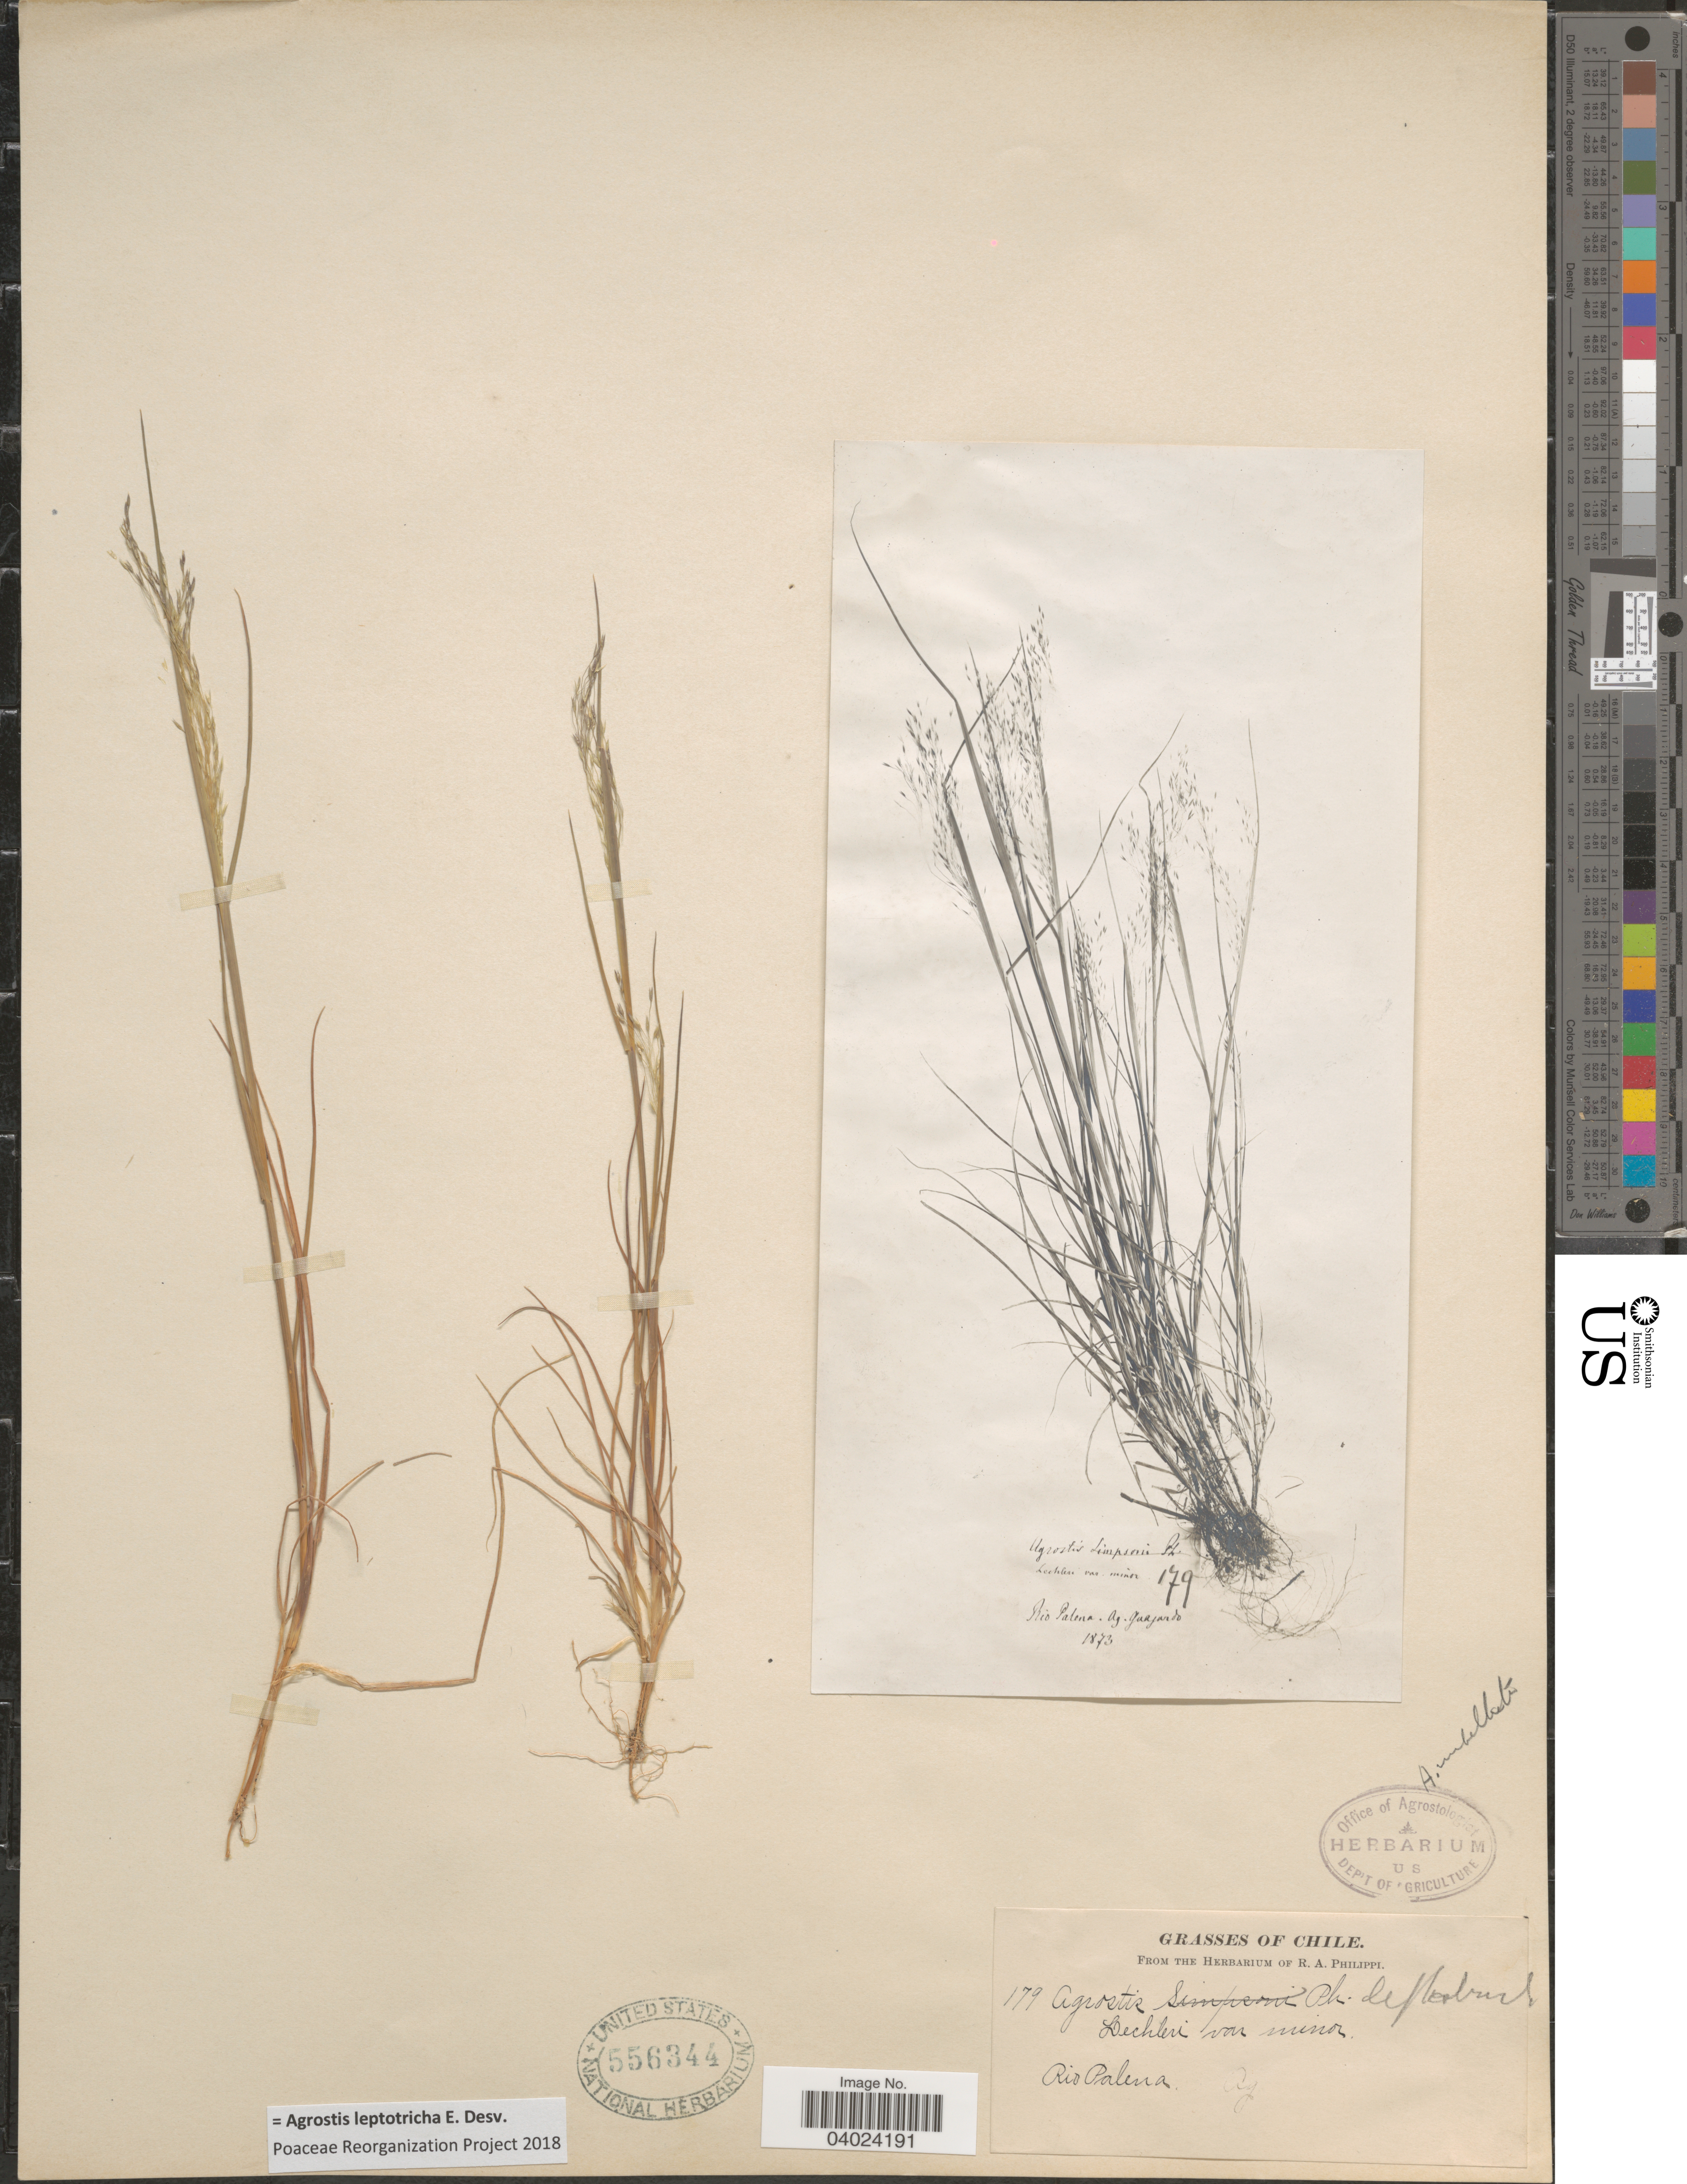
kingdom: Plantae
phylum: Tracheophyta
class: Liliopsida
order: Poales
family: Poaceae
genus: Agrostis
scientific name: Agrostis leptotricha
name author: É. Desv.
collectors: ex. herb. R.A. Philippi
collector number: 179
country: Chile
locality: Rio Palena. Ag. Garjardo.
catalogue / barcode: US 556344